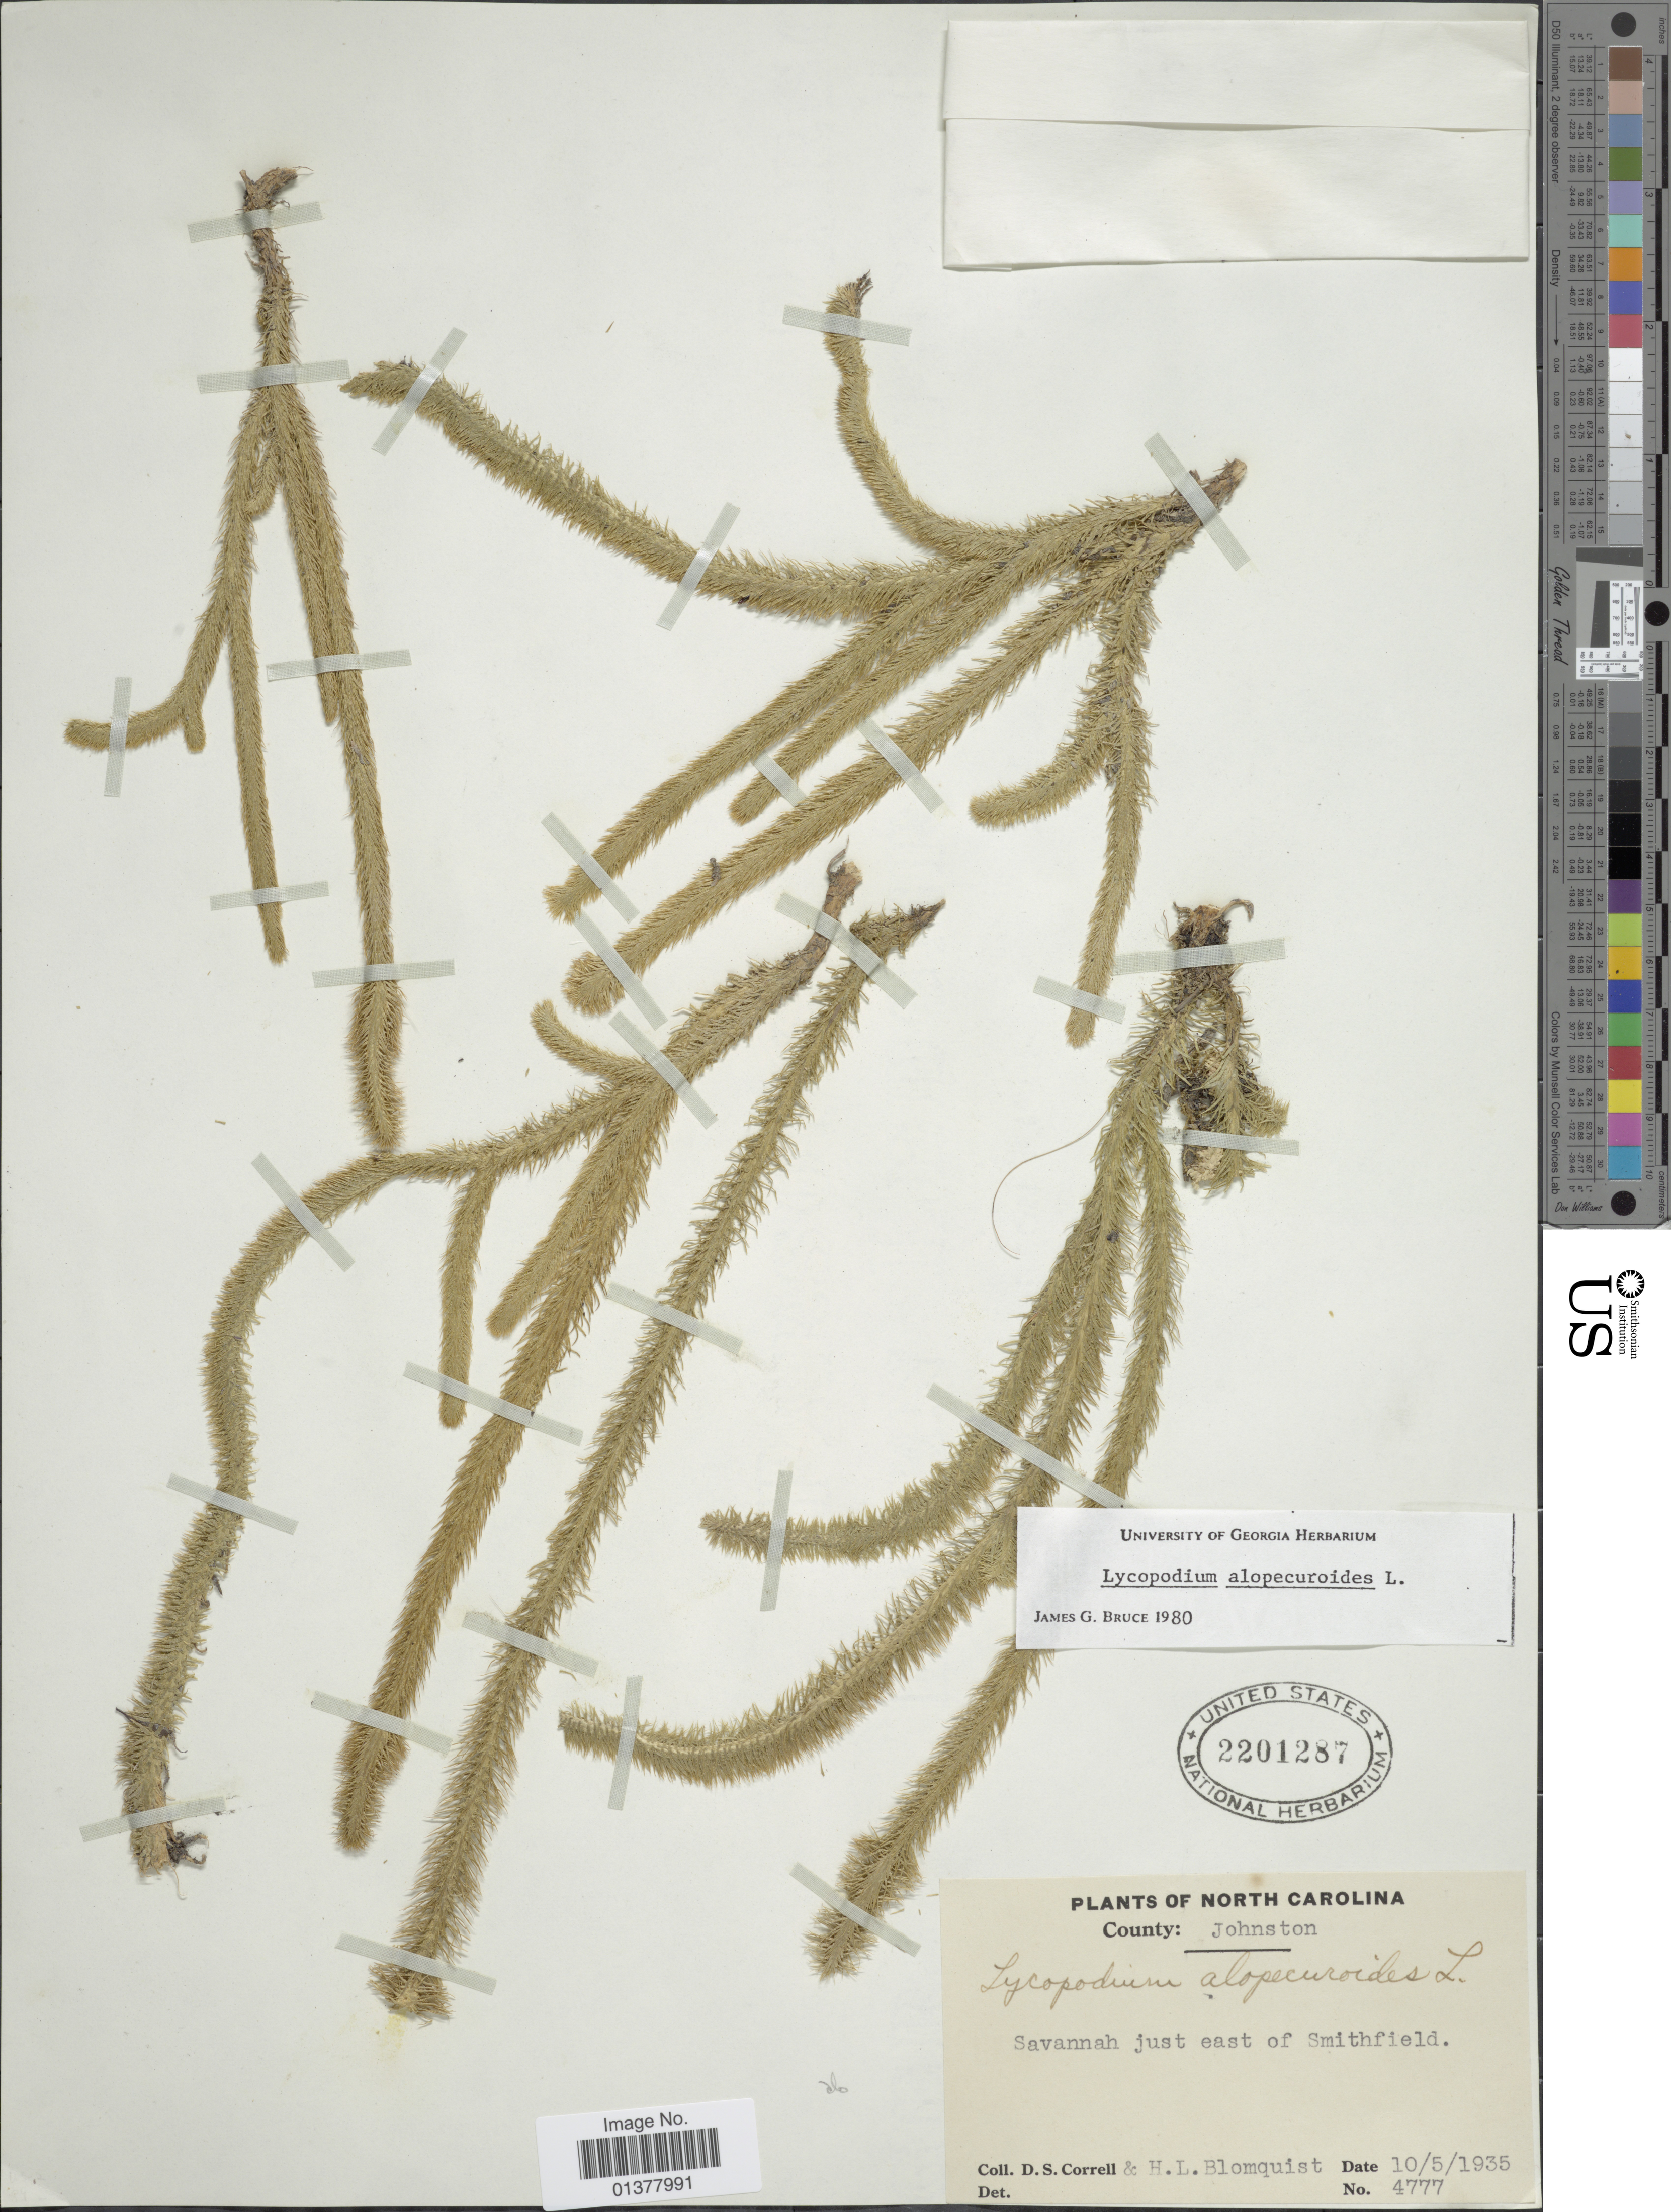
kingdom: Plantae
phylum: Tracheophyta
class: Lycopodiopsida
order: Lycopodiales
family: Lycopodiaceae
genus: Lycopodiella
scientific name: Lycopodiella alopecuroides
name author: (L.) Cranfill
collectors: D. S. Correll & H. Blomquist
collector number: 4777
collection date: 1935-05-10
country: United States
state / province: North Carolina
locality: Jackson County, savannah just east of Smithfield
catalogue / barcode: US 2201287